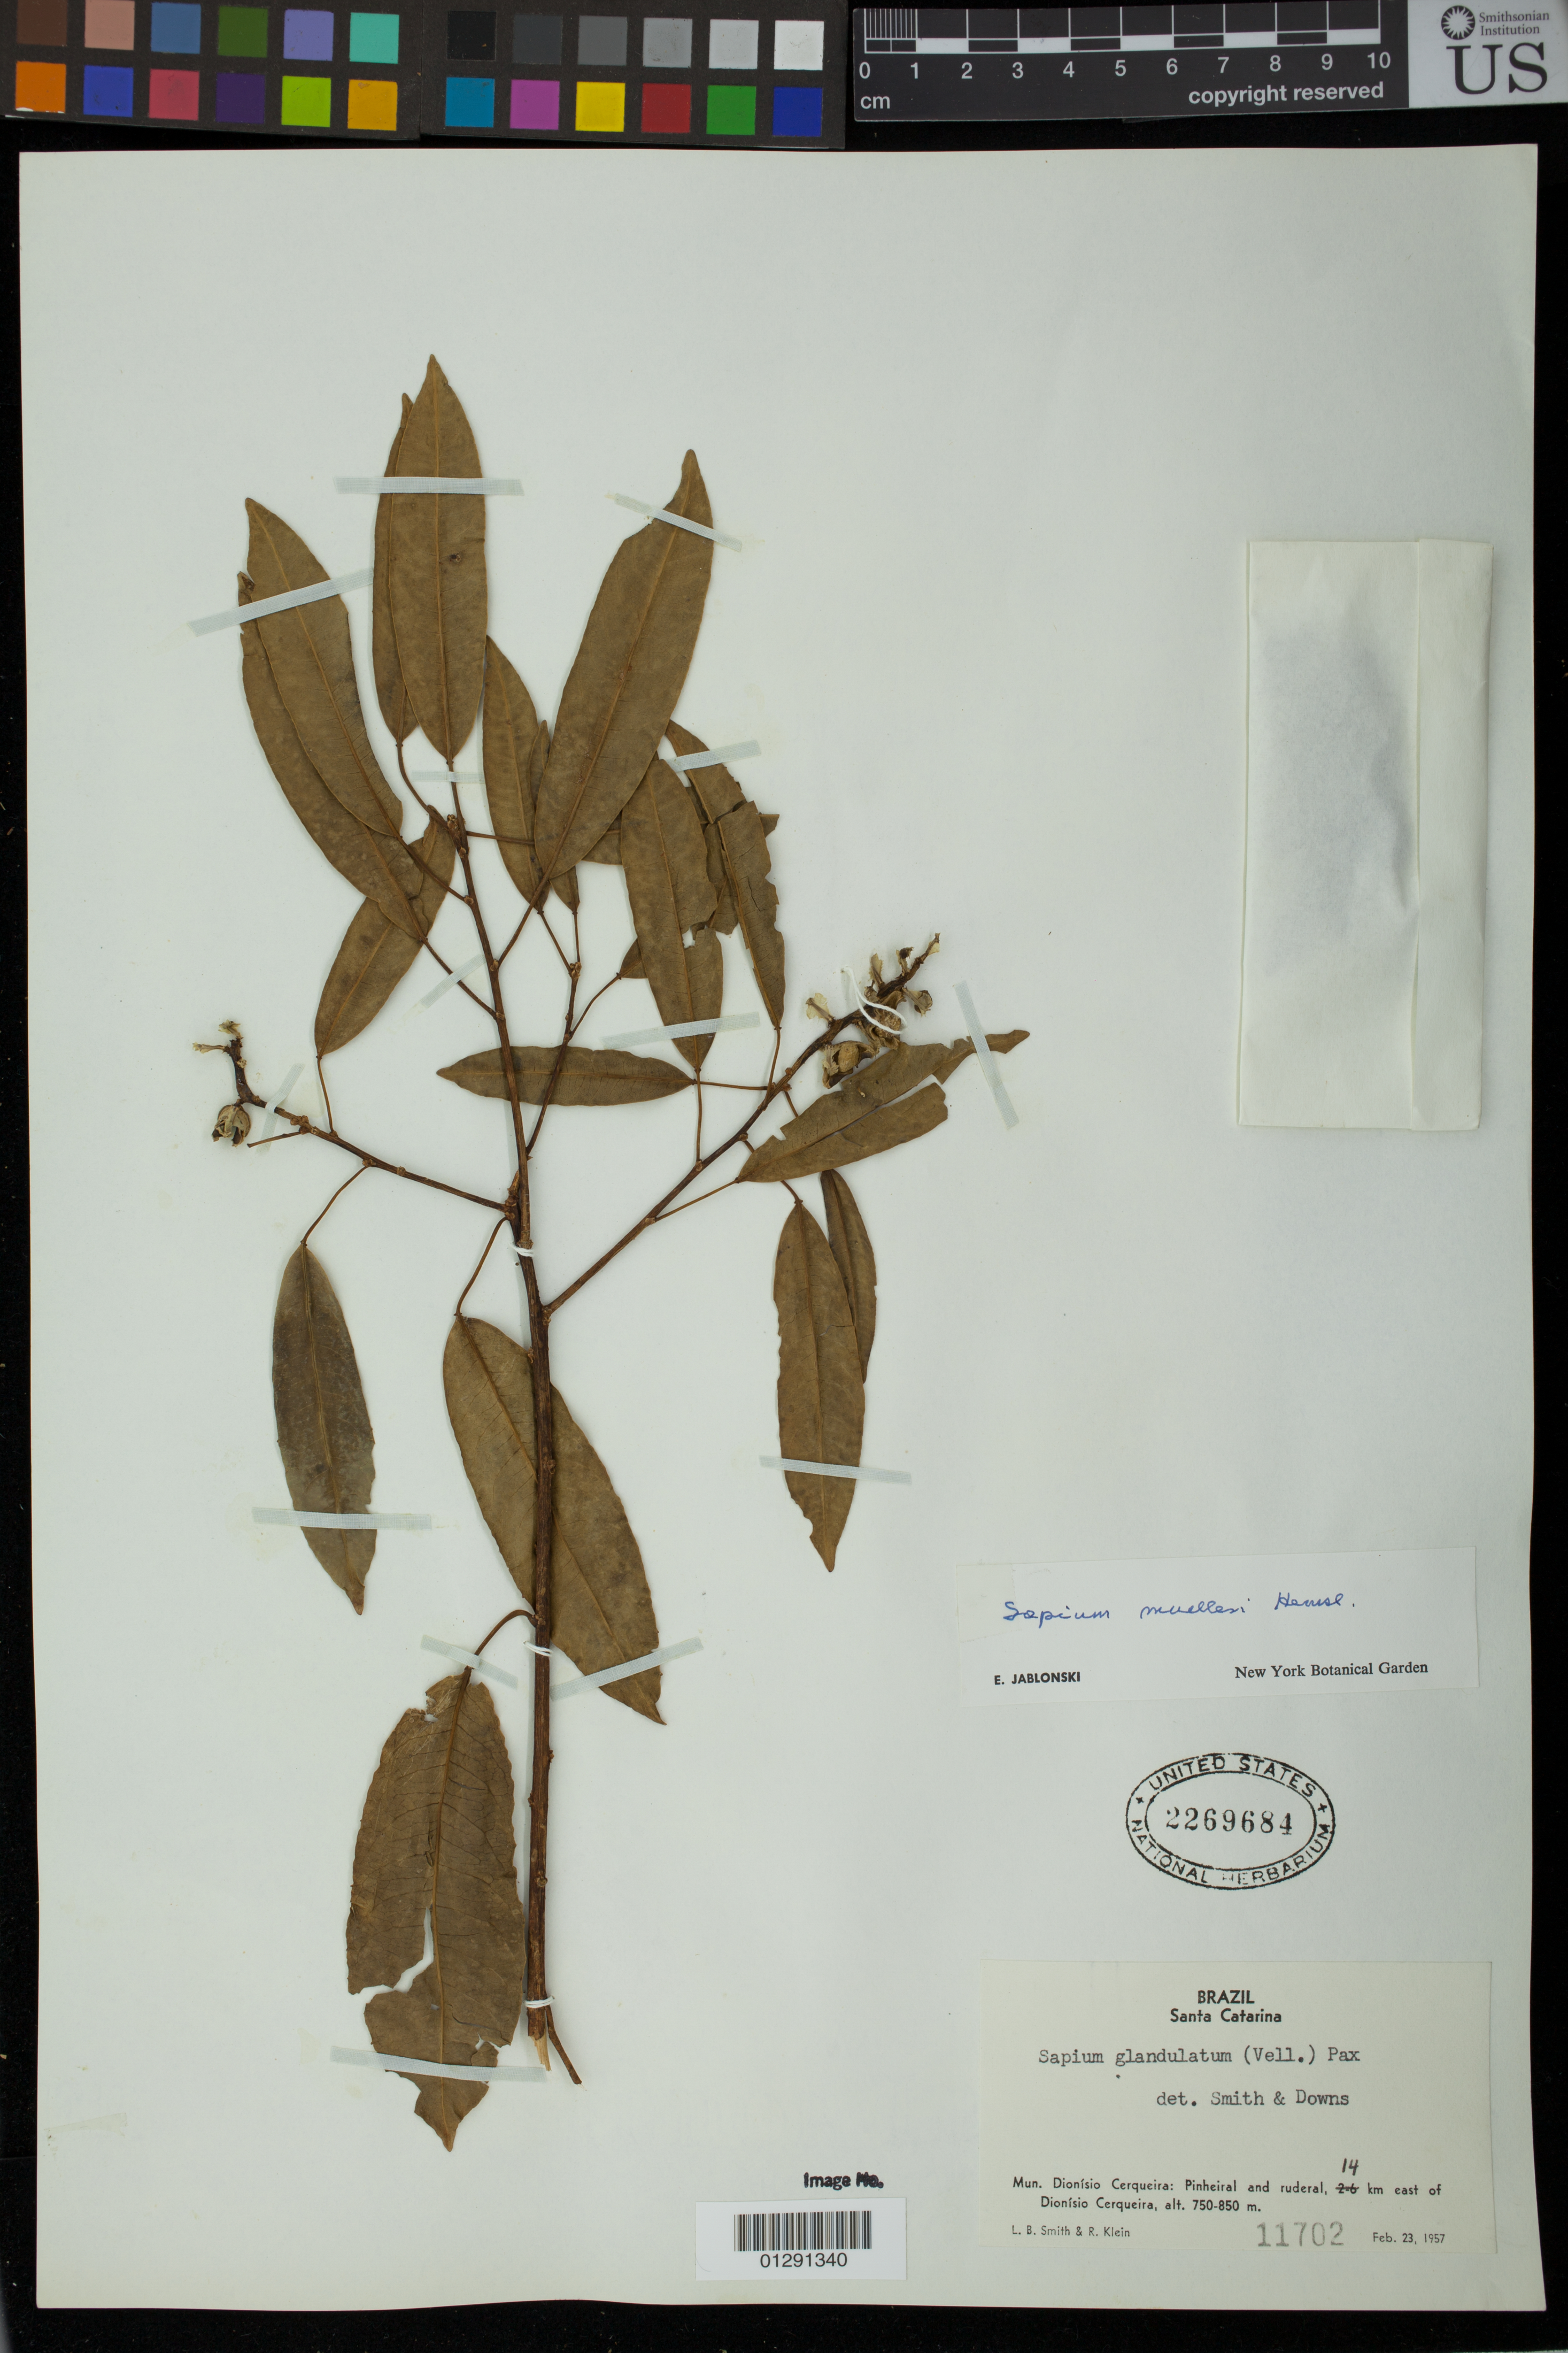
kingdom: Plantae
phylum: Tracheophyta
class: Magnoliopsida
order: Malpighiales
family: Euphorbiaceae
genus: Sapium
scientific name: Sapium glandulatum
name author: (Vell.) Pax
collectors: L. Smith & R. Klein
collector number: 11702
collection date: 1957-02-23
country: Brazil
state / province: Santa Catarina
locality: Mun. Dionisio Cerqueira: Pinheiral and ruderal, 14 km east of Dionisio Cerquiera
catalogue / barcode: US 2269684